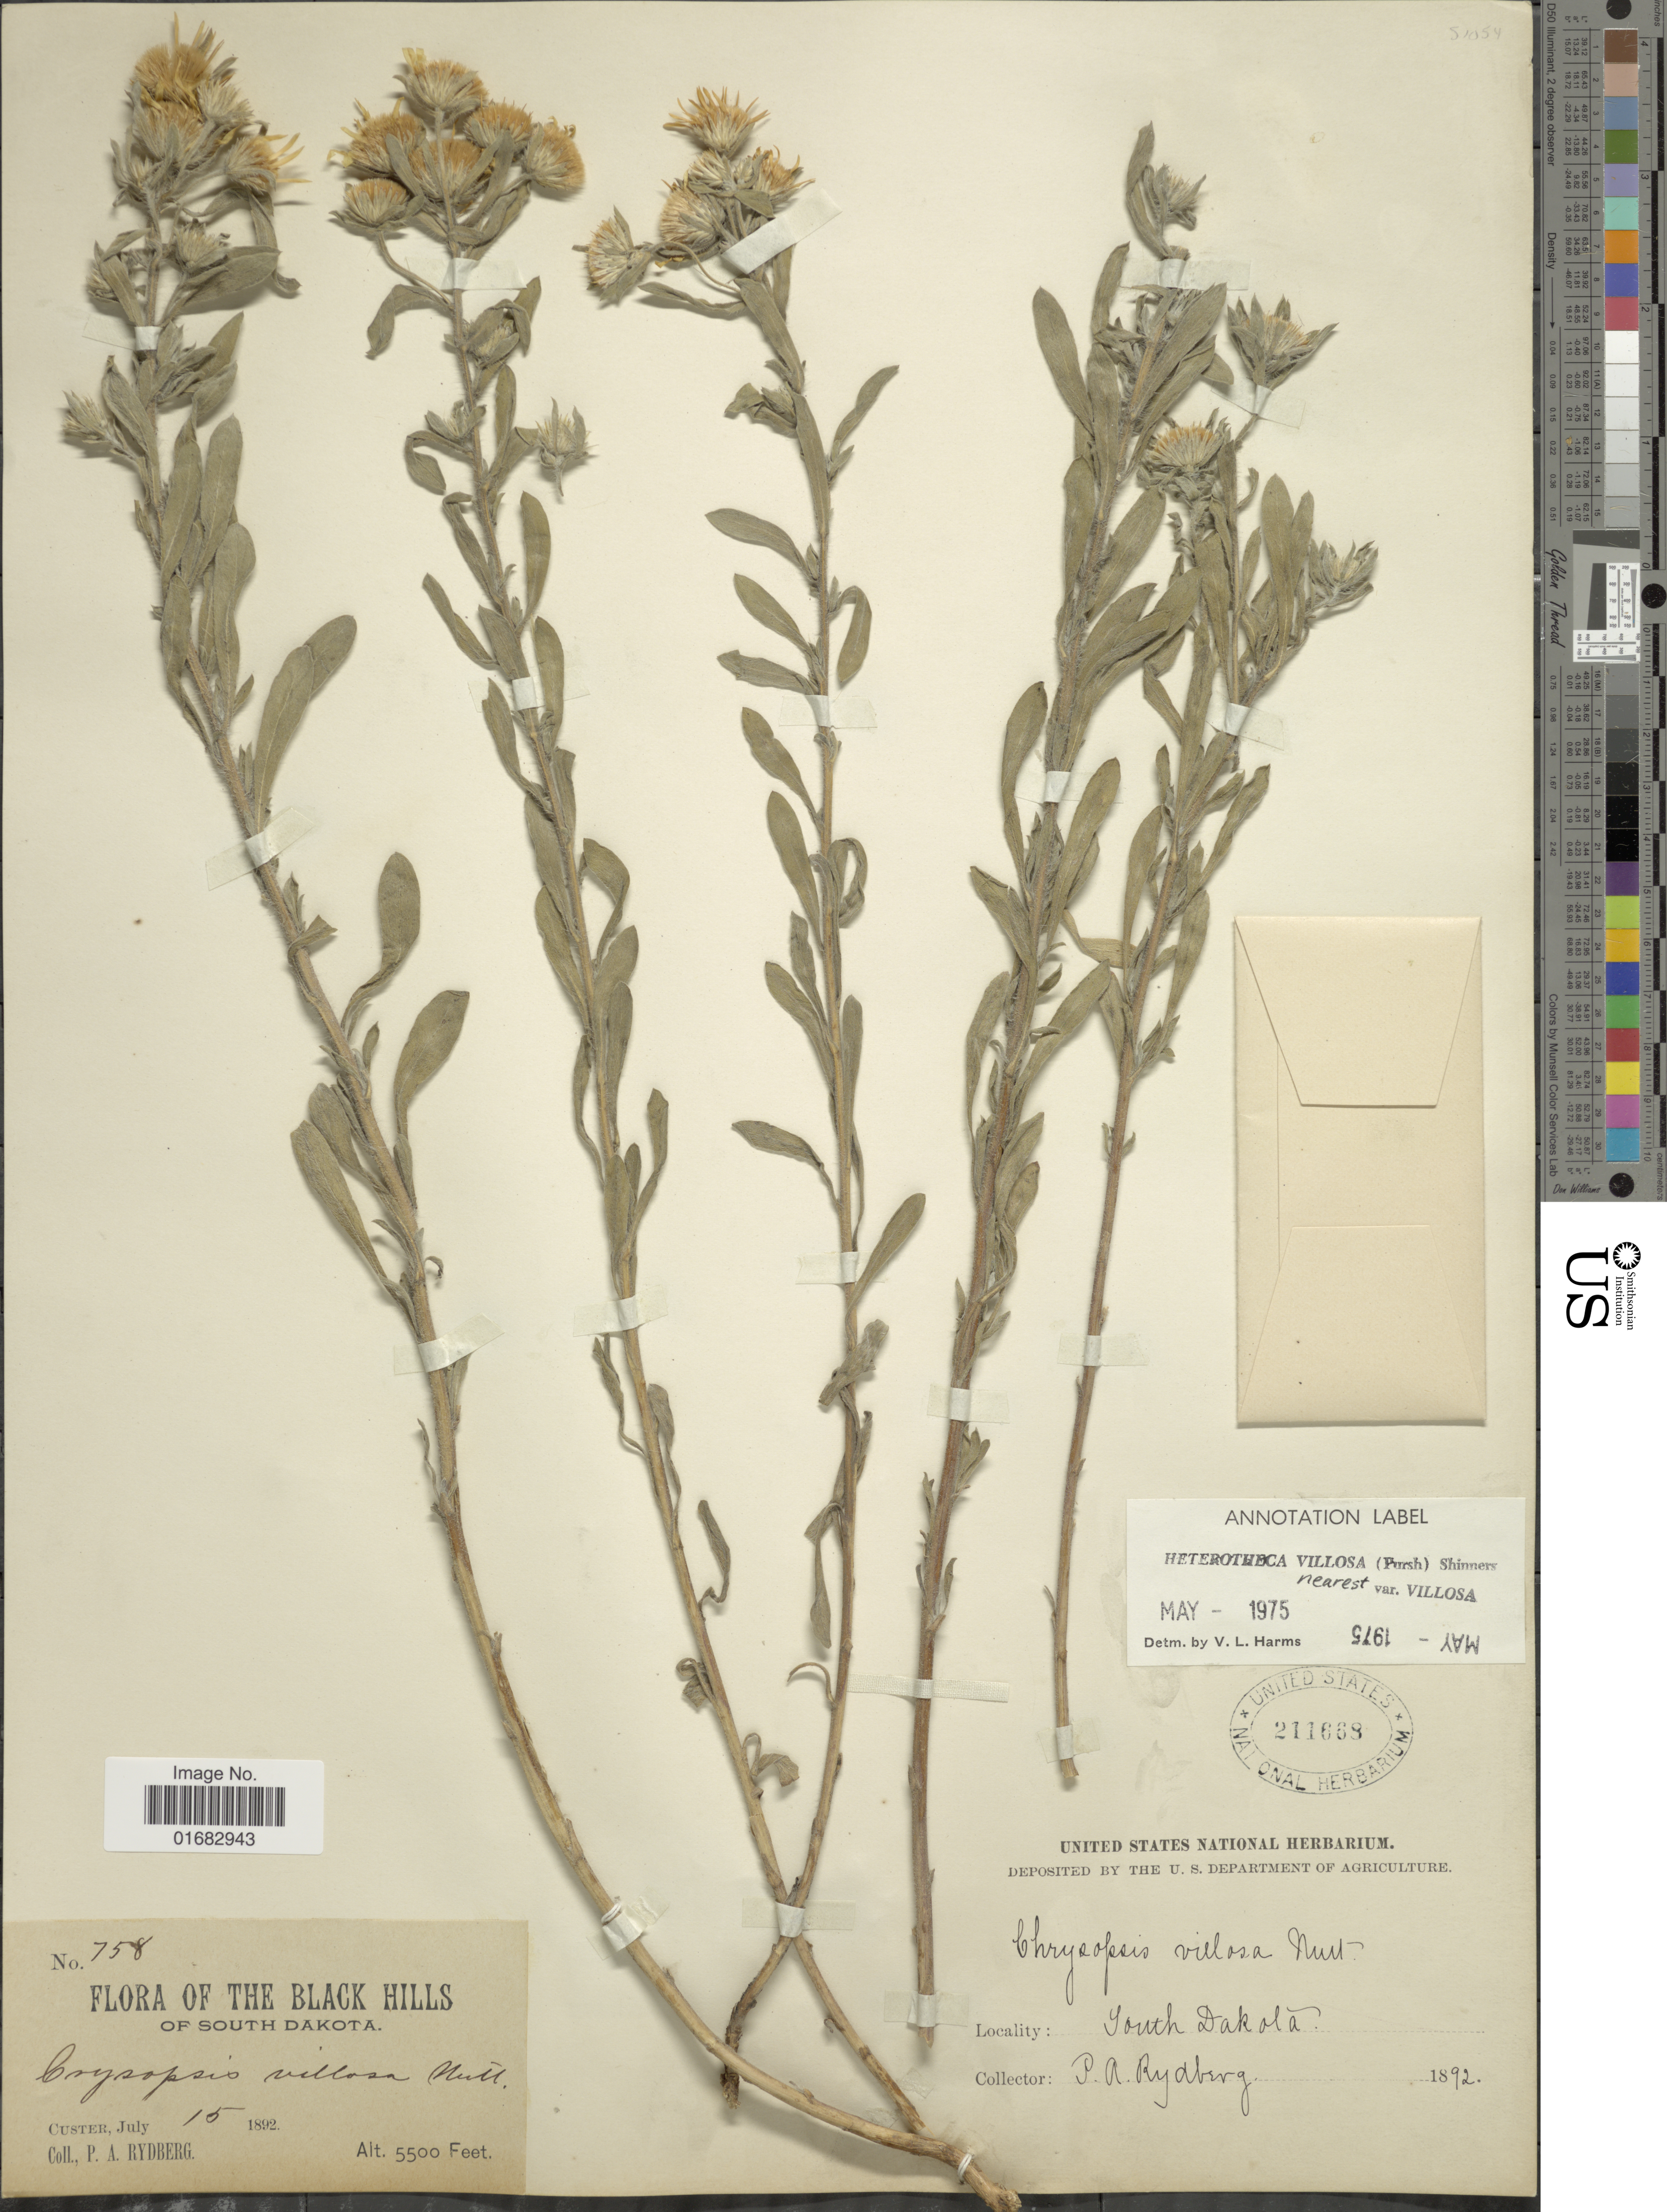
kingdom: Plantae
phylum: Tracheophyta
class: Magnoliopsida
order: Asterales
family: Asteraceae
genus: Heterotheca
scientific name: Heterotheca villosa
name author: (Pursh) Shinners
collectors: P. A. Rydberg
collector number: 758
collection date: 1892-07-15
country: United States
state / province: South Dakota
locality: The Black Hills of South Dakota, Custer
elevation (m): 1676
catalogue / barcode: US 211668